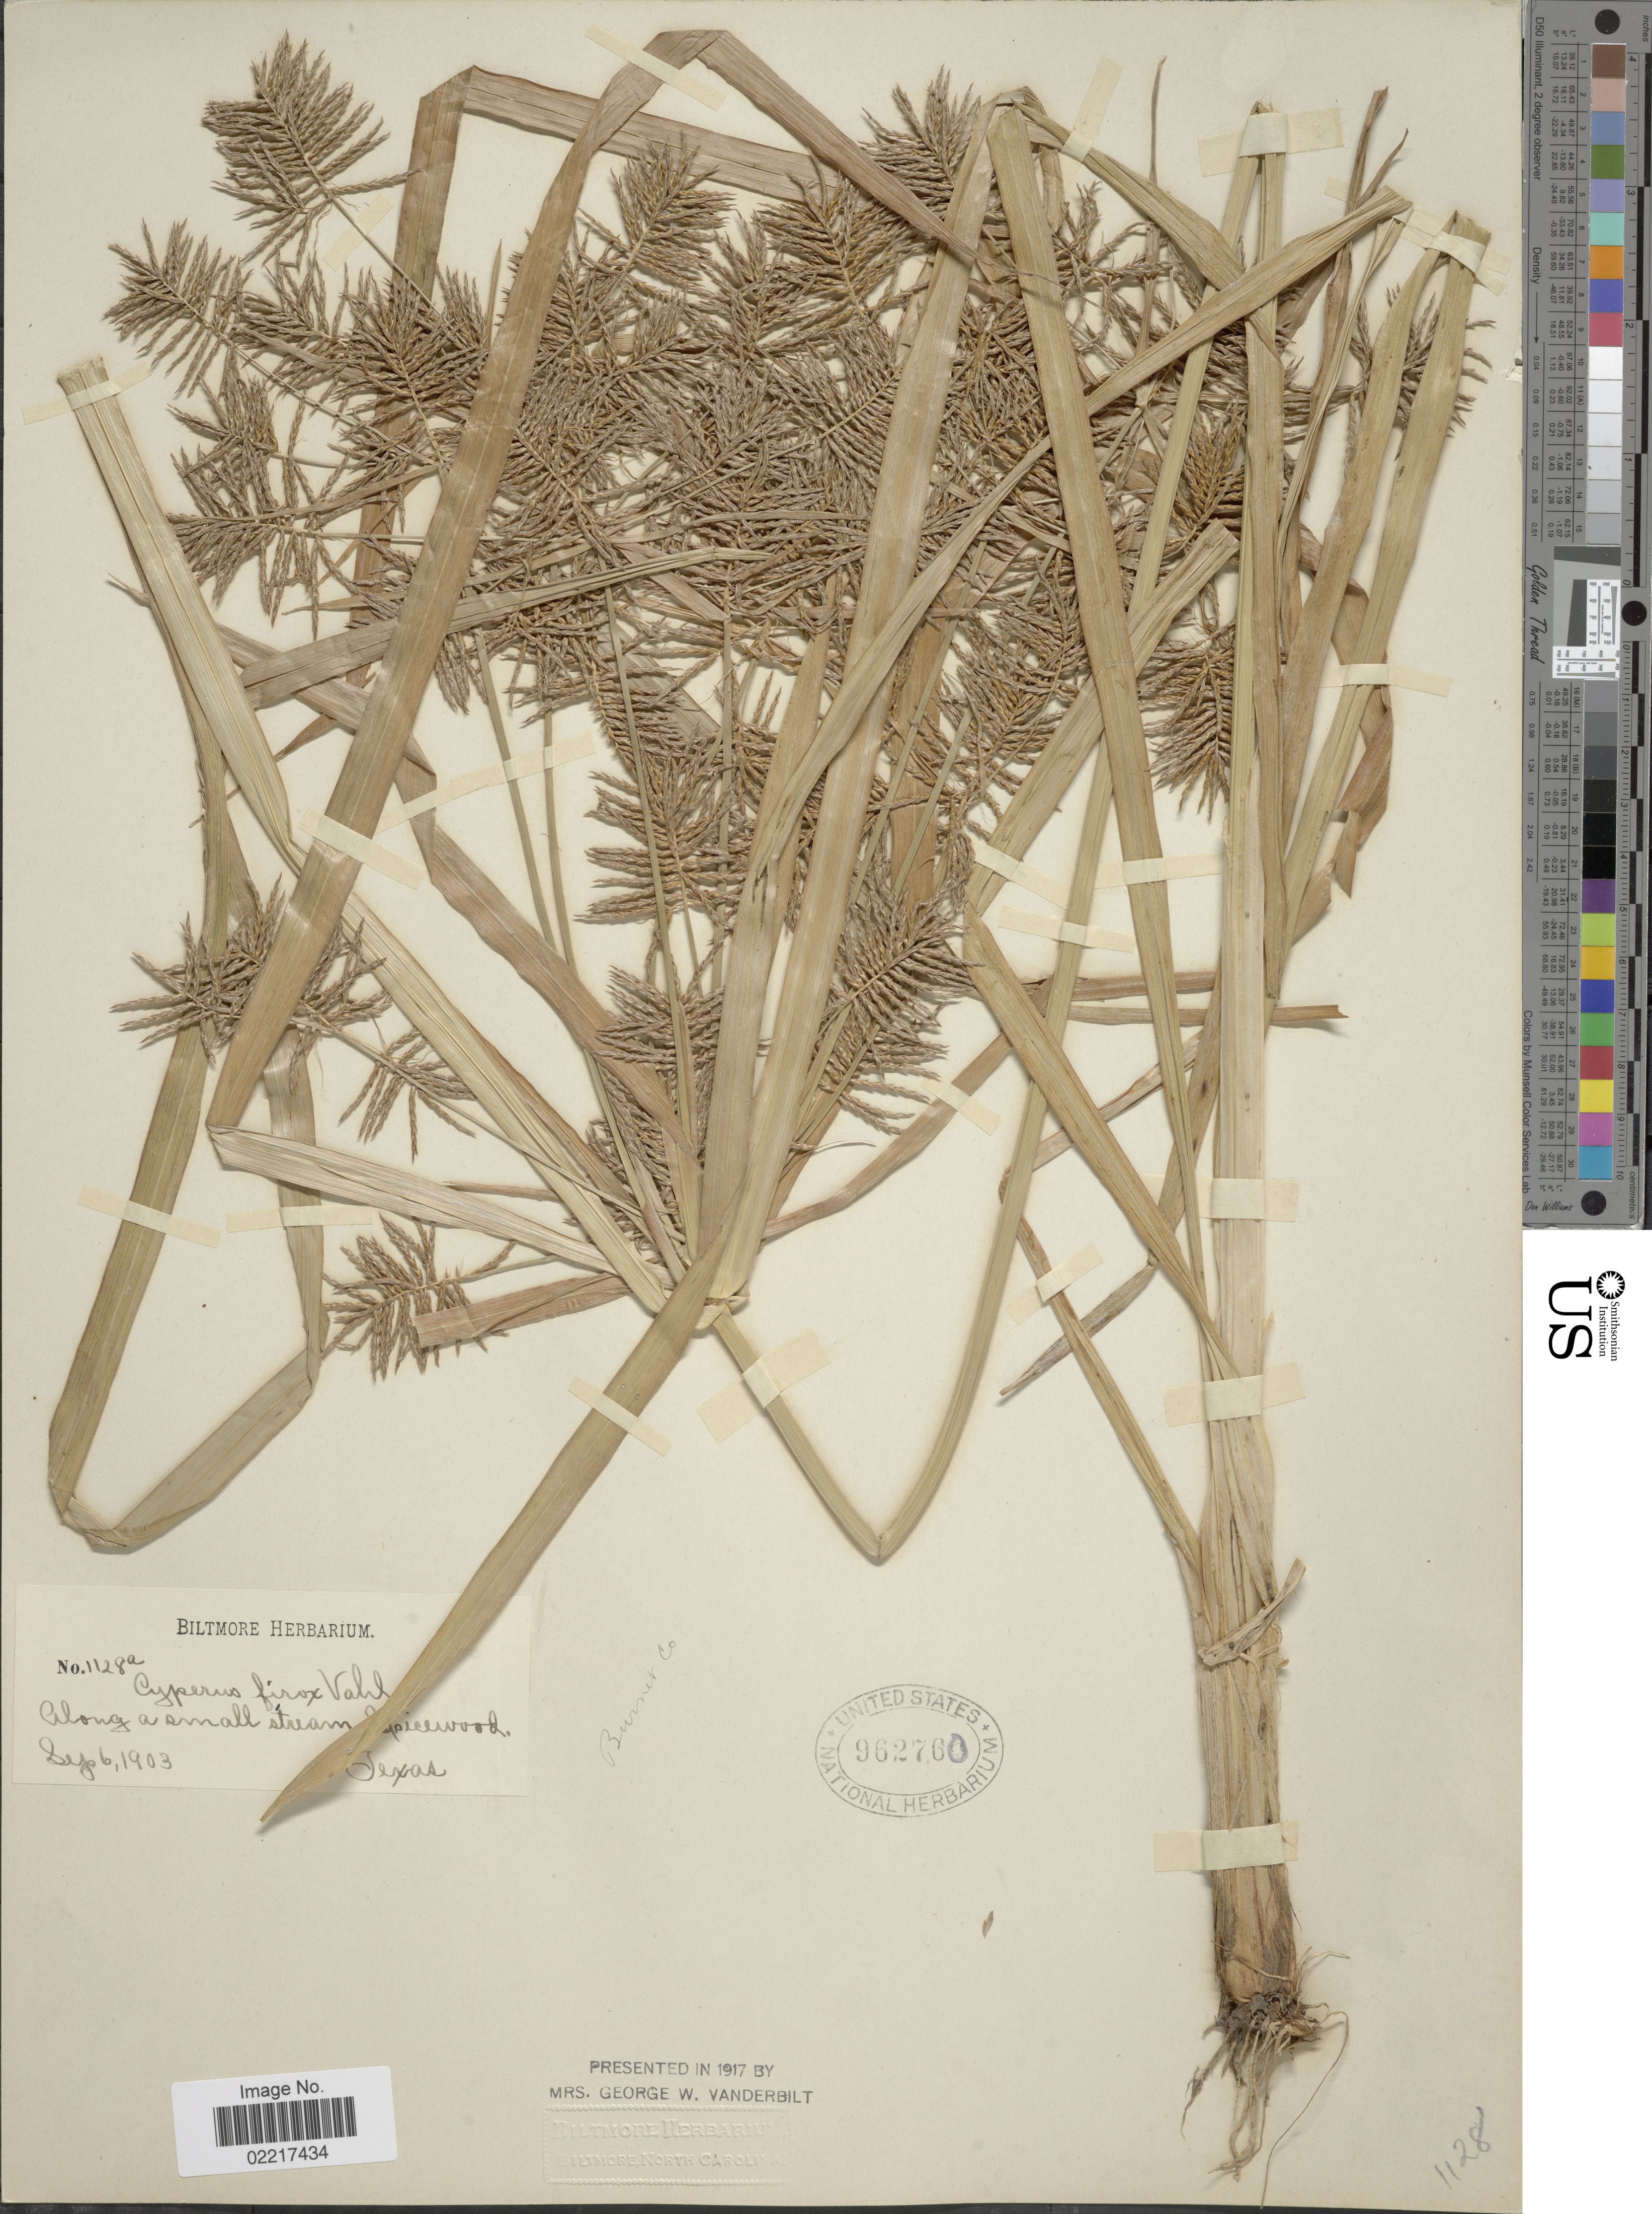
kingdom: Plantae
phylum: Tracheophyta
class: Liliopsida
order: Poales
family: Cyperaceae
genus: Cyperus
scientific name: Cyperus odoratus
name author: L.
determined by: Strong, Mark T., (BOT), Smithsonian Institution - National Museum of Natural History (UNITED STATES)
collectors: ex herb. Biltmore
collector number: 1128a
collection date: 1903-09-06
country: United States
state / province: Texas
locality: Along a small stream Spicewood, Burnet Co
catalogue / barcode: US 962760